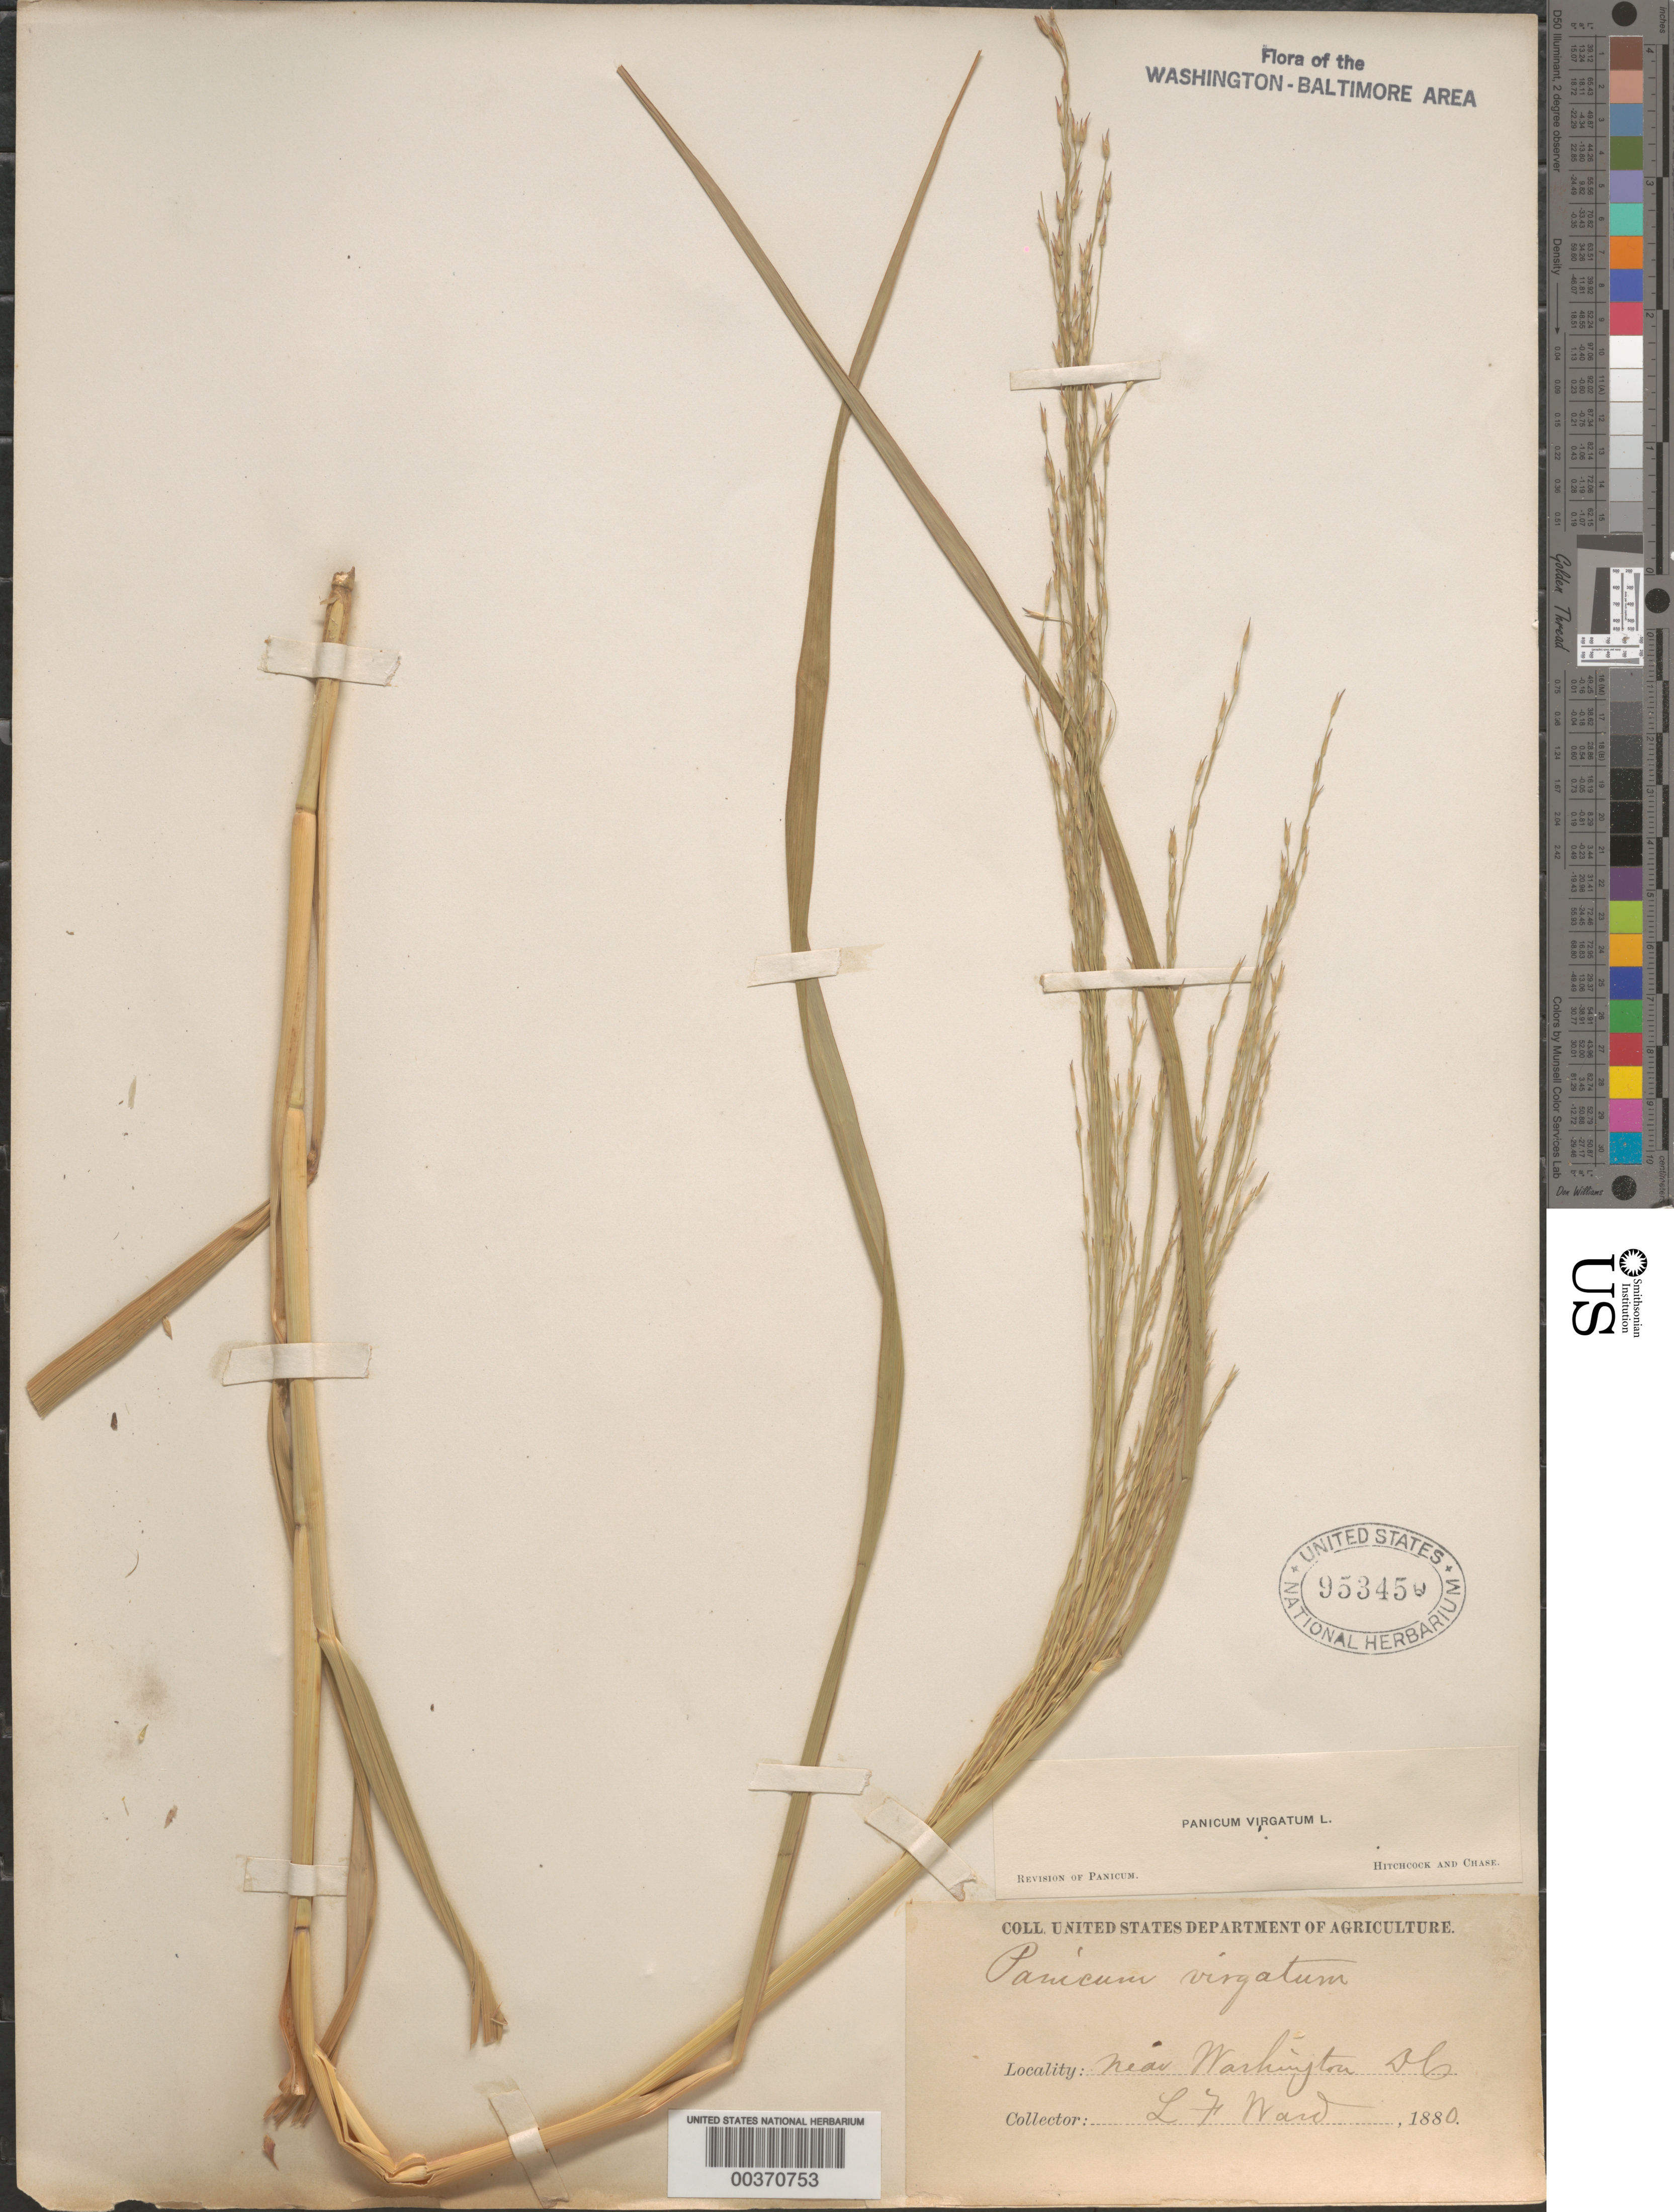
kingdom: Plantae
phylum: Tracheophyta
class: Liliopsida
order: Poales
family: Poaceae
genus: Panicum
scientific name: Panicum virgatum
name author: L.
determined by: Hitchcock, A. S.; Chase, [M.] A.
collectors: L. F. Ward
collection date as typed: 1880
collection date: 1880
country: United States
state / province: District of Columbia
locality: Washington DC area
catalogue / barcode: US 953450